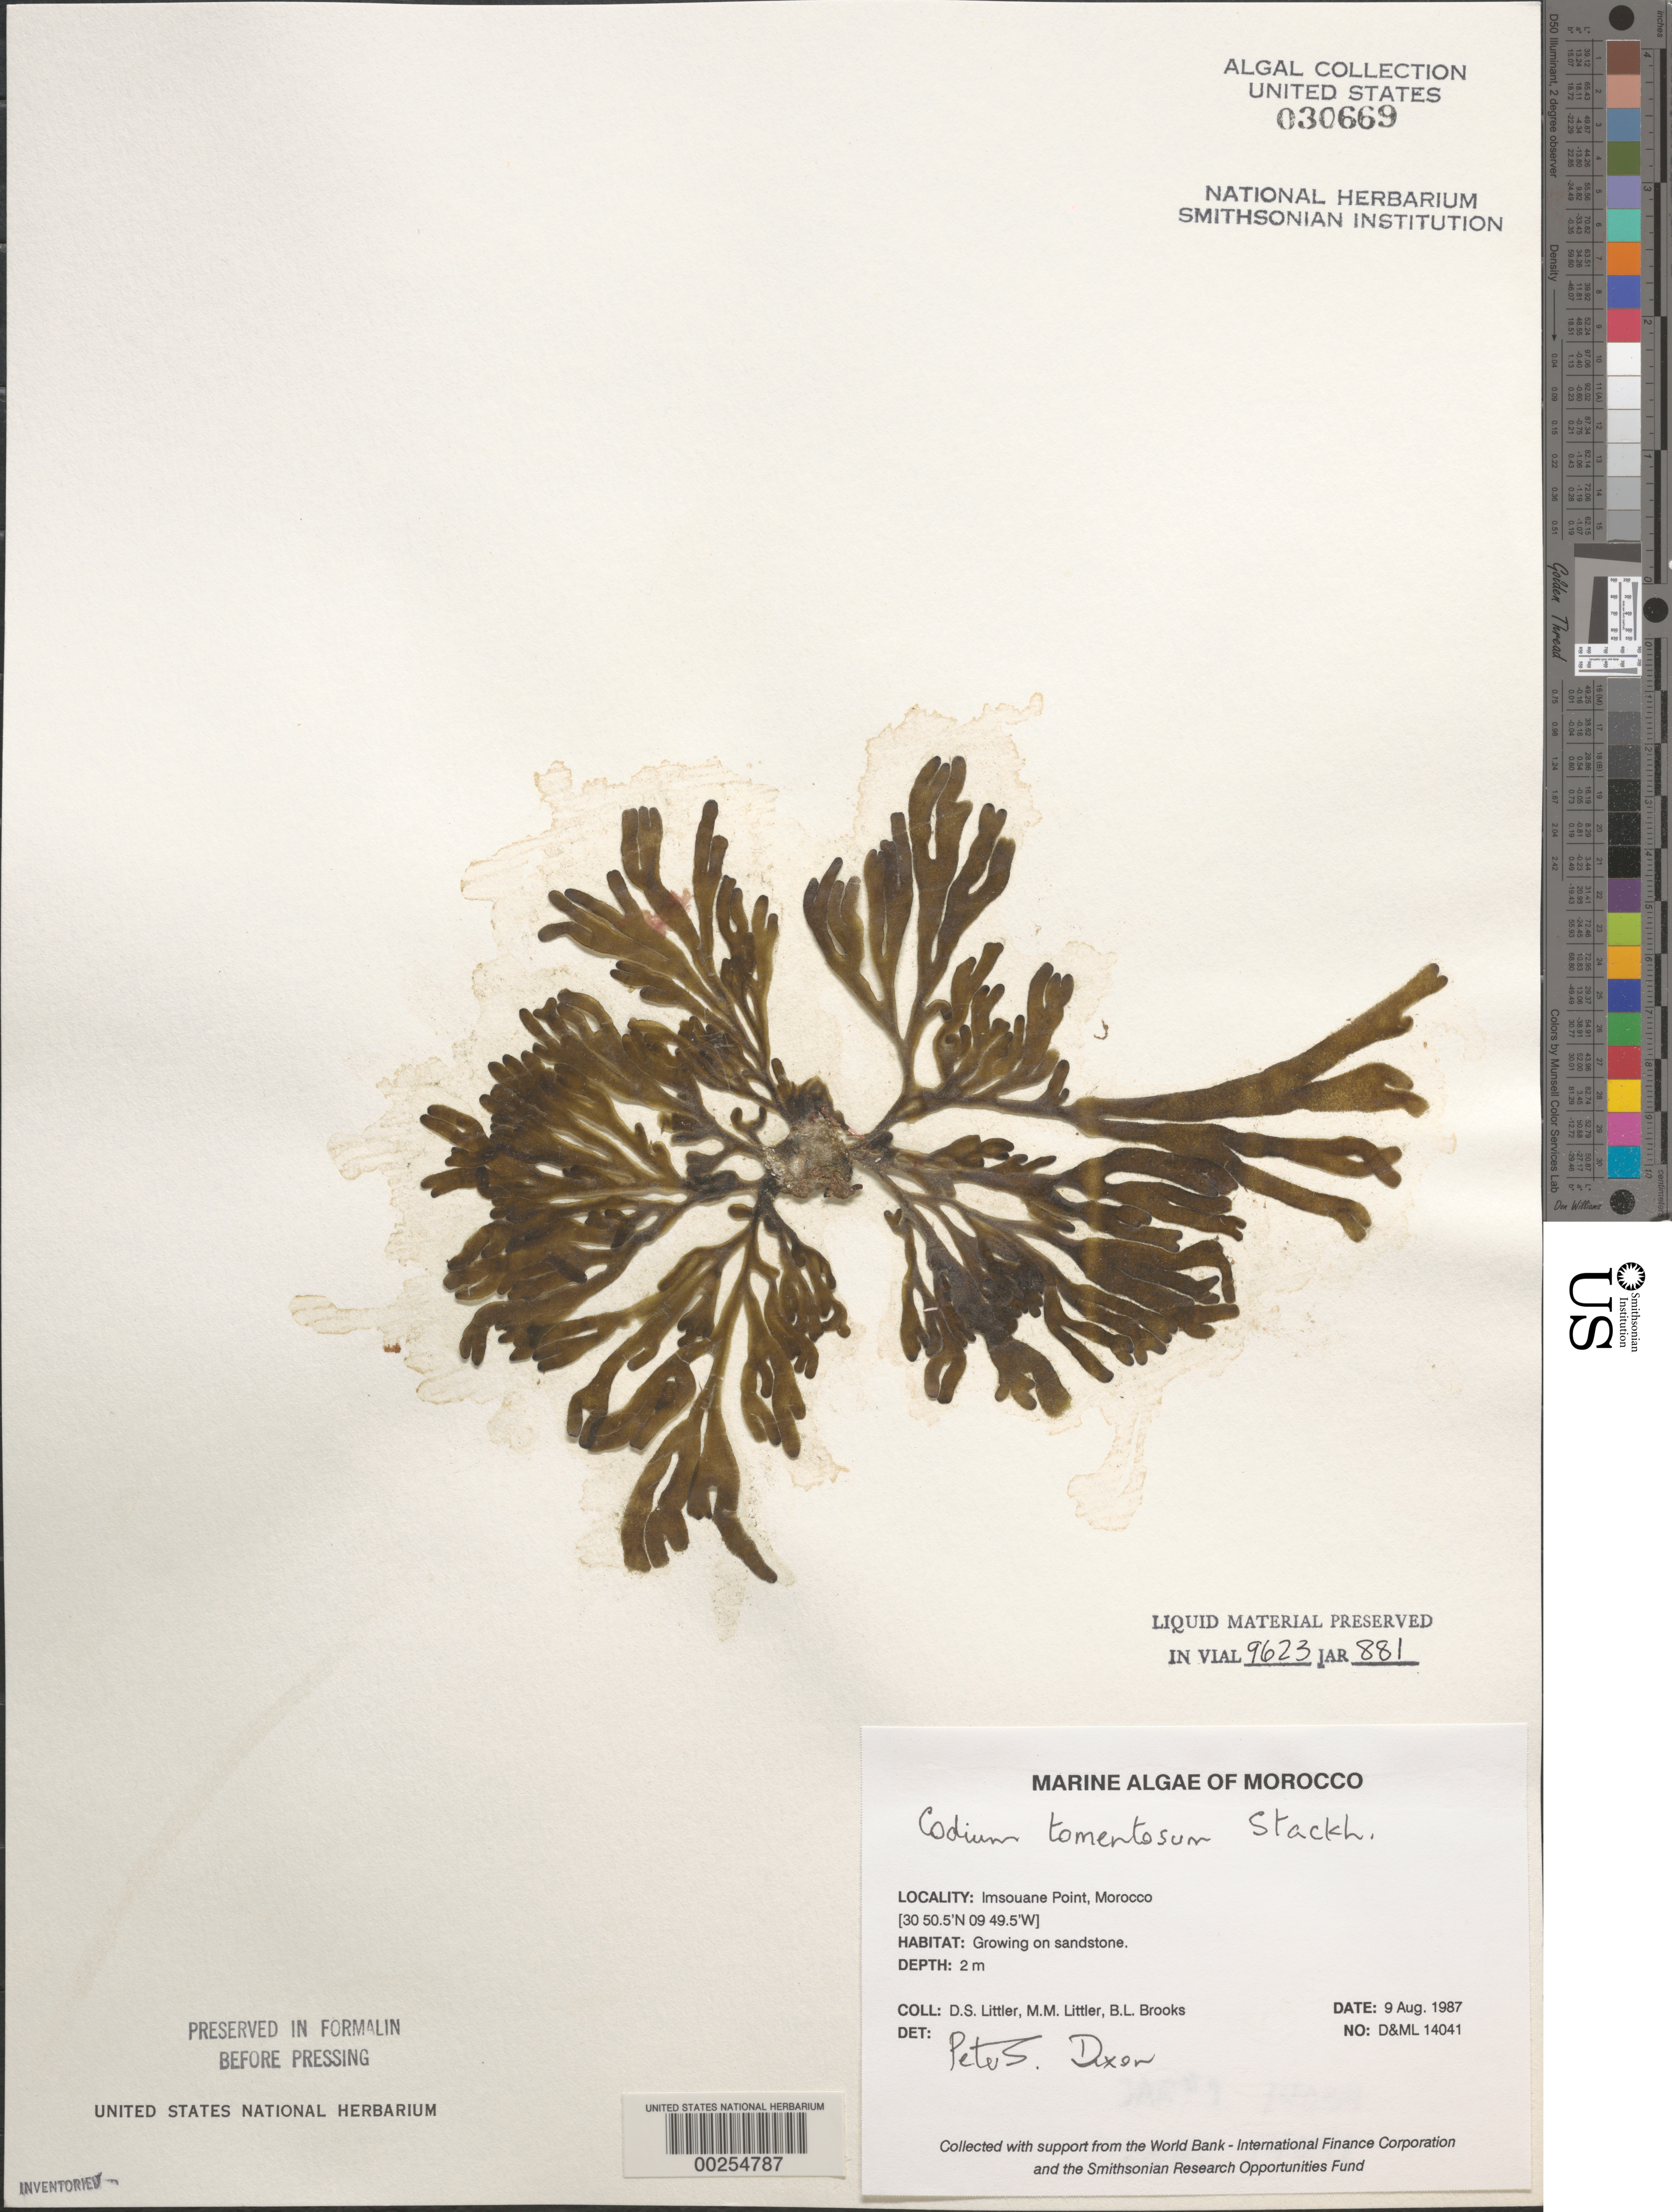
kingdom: Plantae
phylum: Chlorophyta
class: Ulvophyceae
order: Bryopsidales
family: Codiaceae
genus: Codium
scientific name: Codium tomentosum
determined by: Dixon, P. S.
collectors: D. S. Littler, M. M. Littler & B. Brooks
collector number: D&ML 14041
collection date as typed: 09 Aug 1987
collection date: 1987-08-09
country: Morocco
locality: Imsouane Point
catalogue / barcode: US 30669